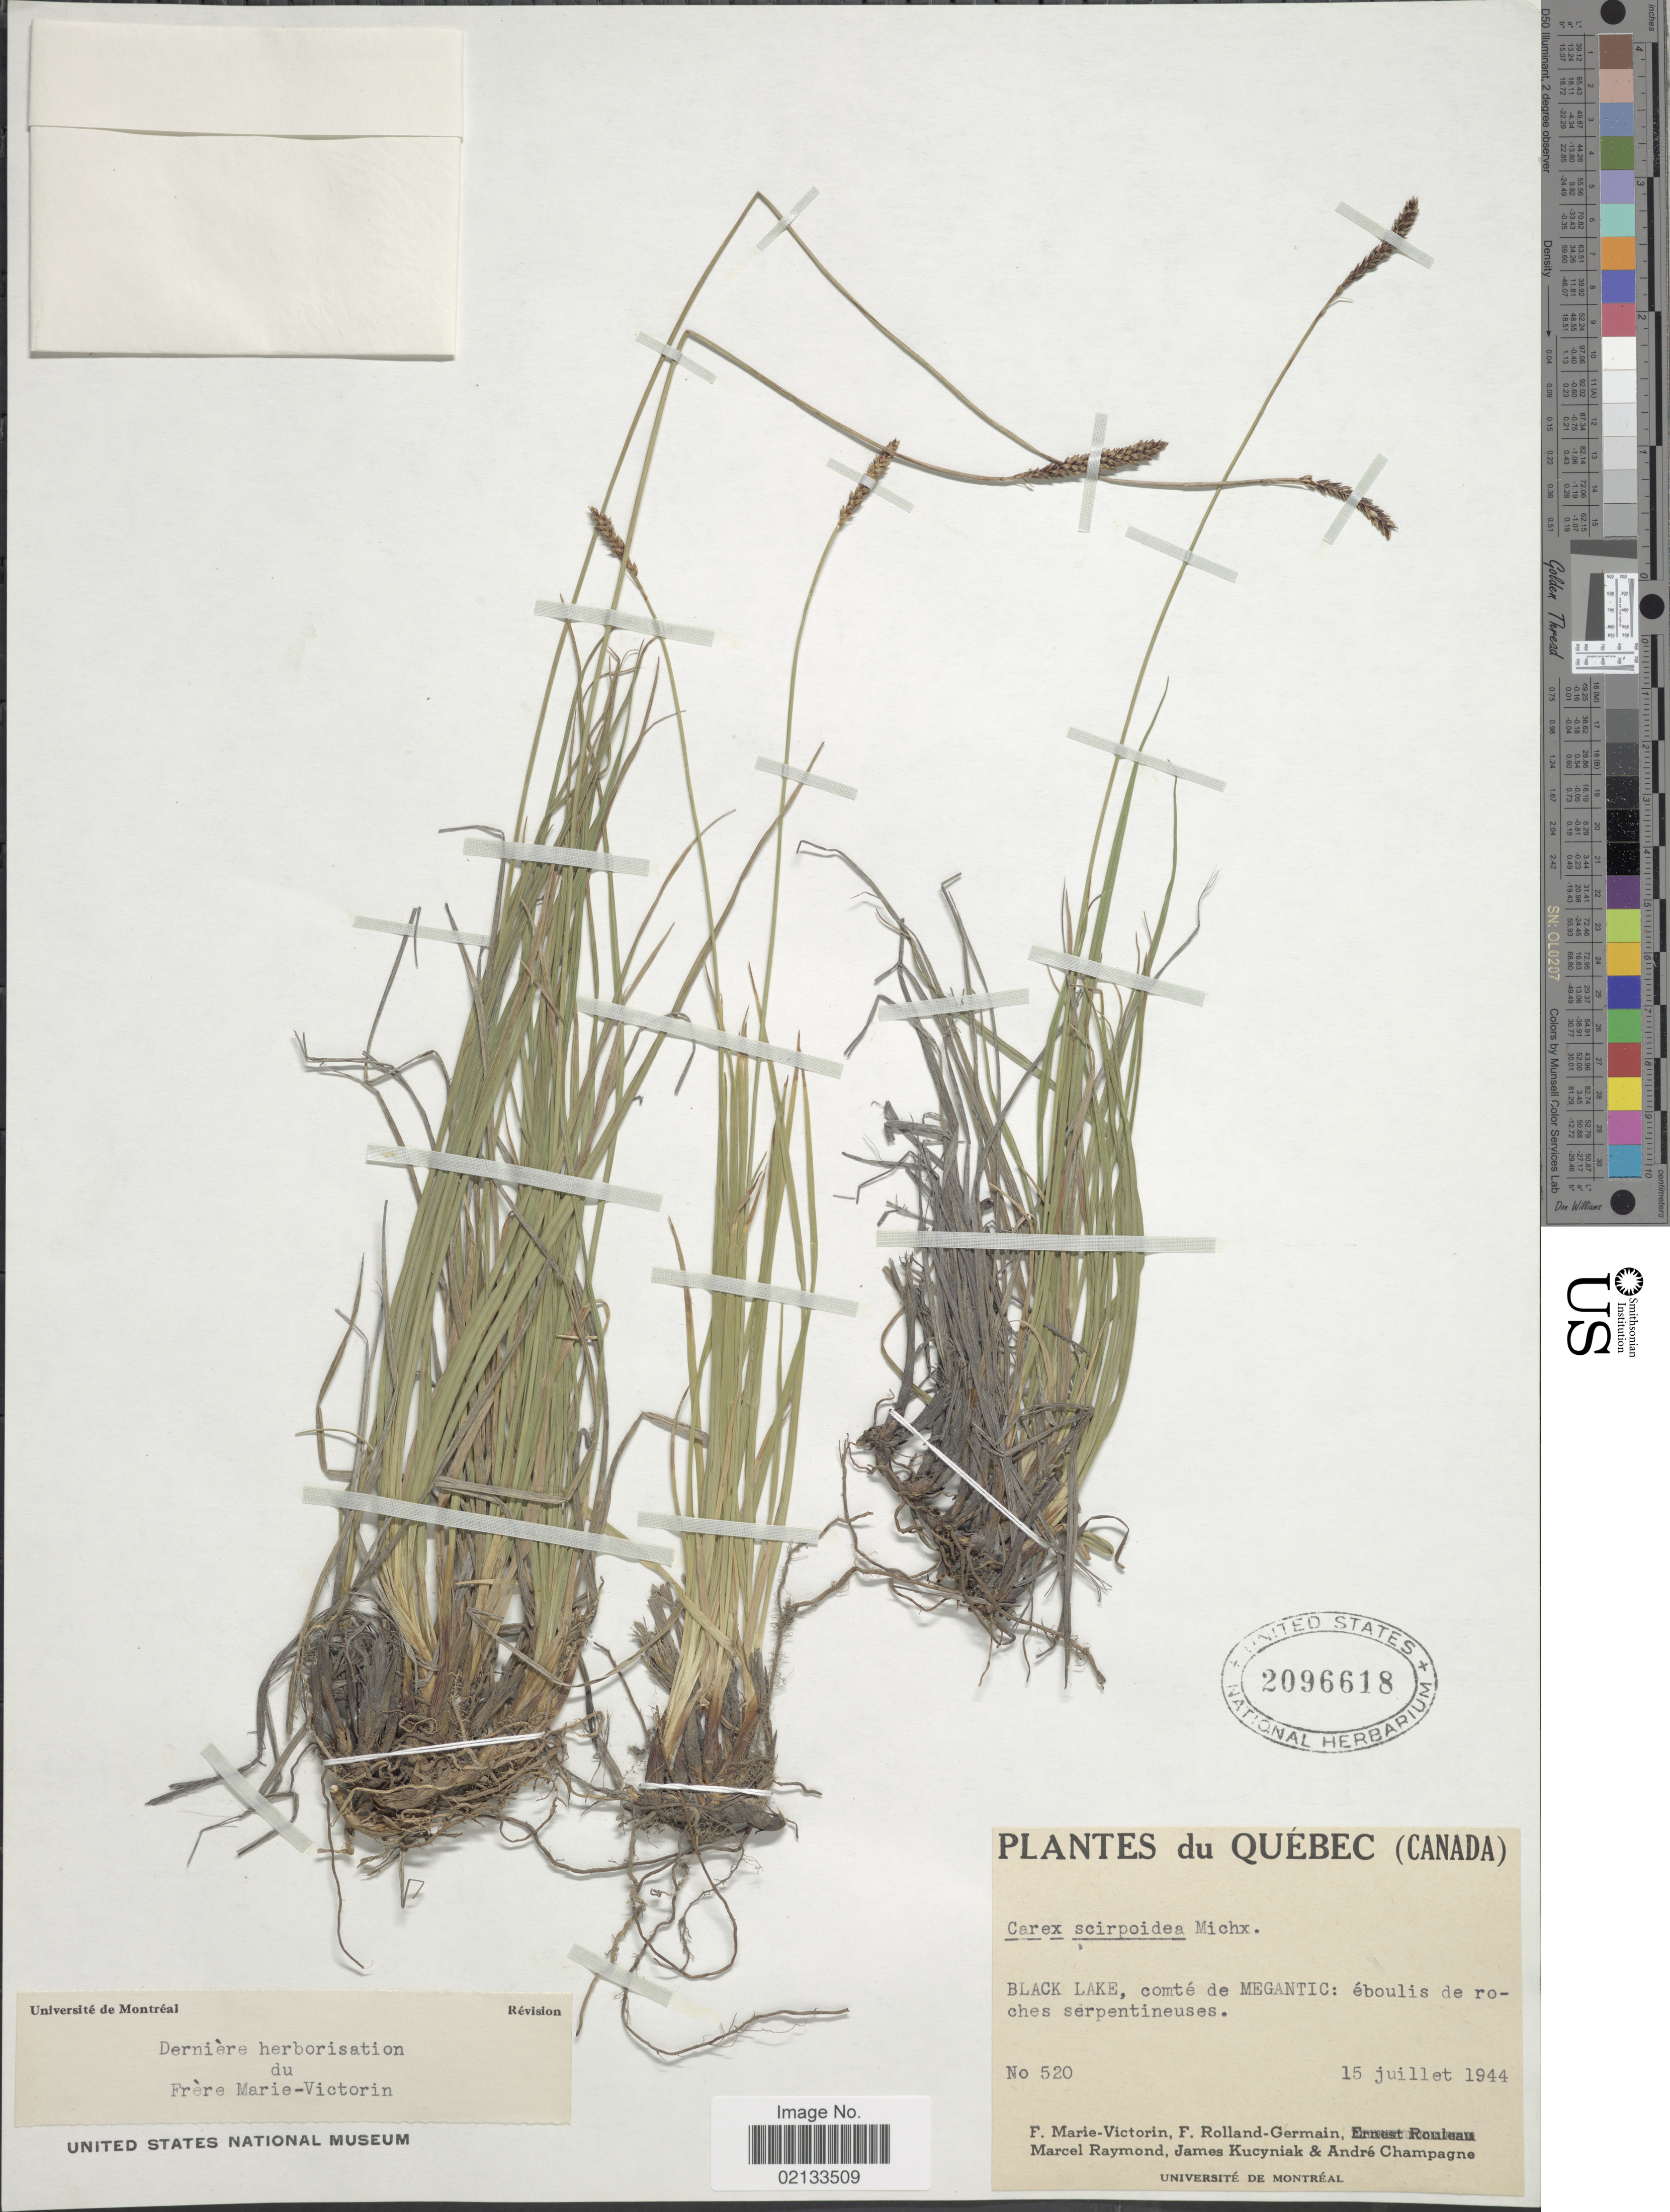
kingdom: Plantae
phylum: Tracheophyta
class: Liliopsida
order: Poales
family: Cyperaceae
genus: Carex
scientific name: Carex scirpoidea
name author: Michx.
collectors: F. Marie-Victorin, Rolland-Germain, M. Raymond, J. Kucyniak & A. Champagne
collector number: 520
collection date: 1944-07-15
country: Canada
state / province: Quebec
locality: Black Lake, comté de Megantic: éboulis de roches serpentineuses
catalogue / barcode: US 2096618